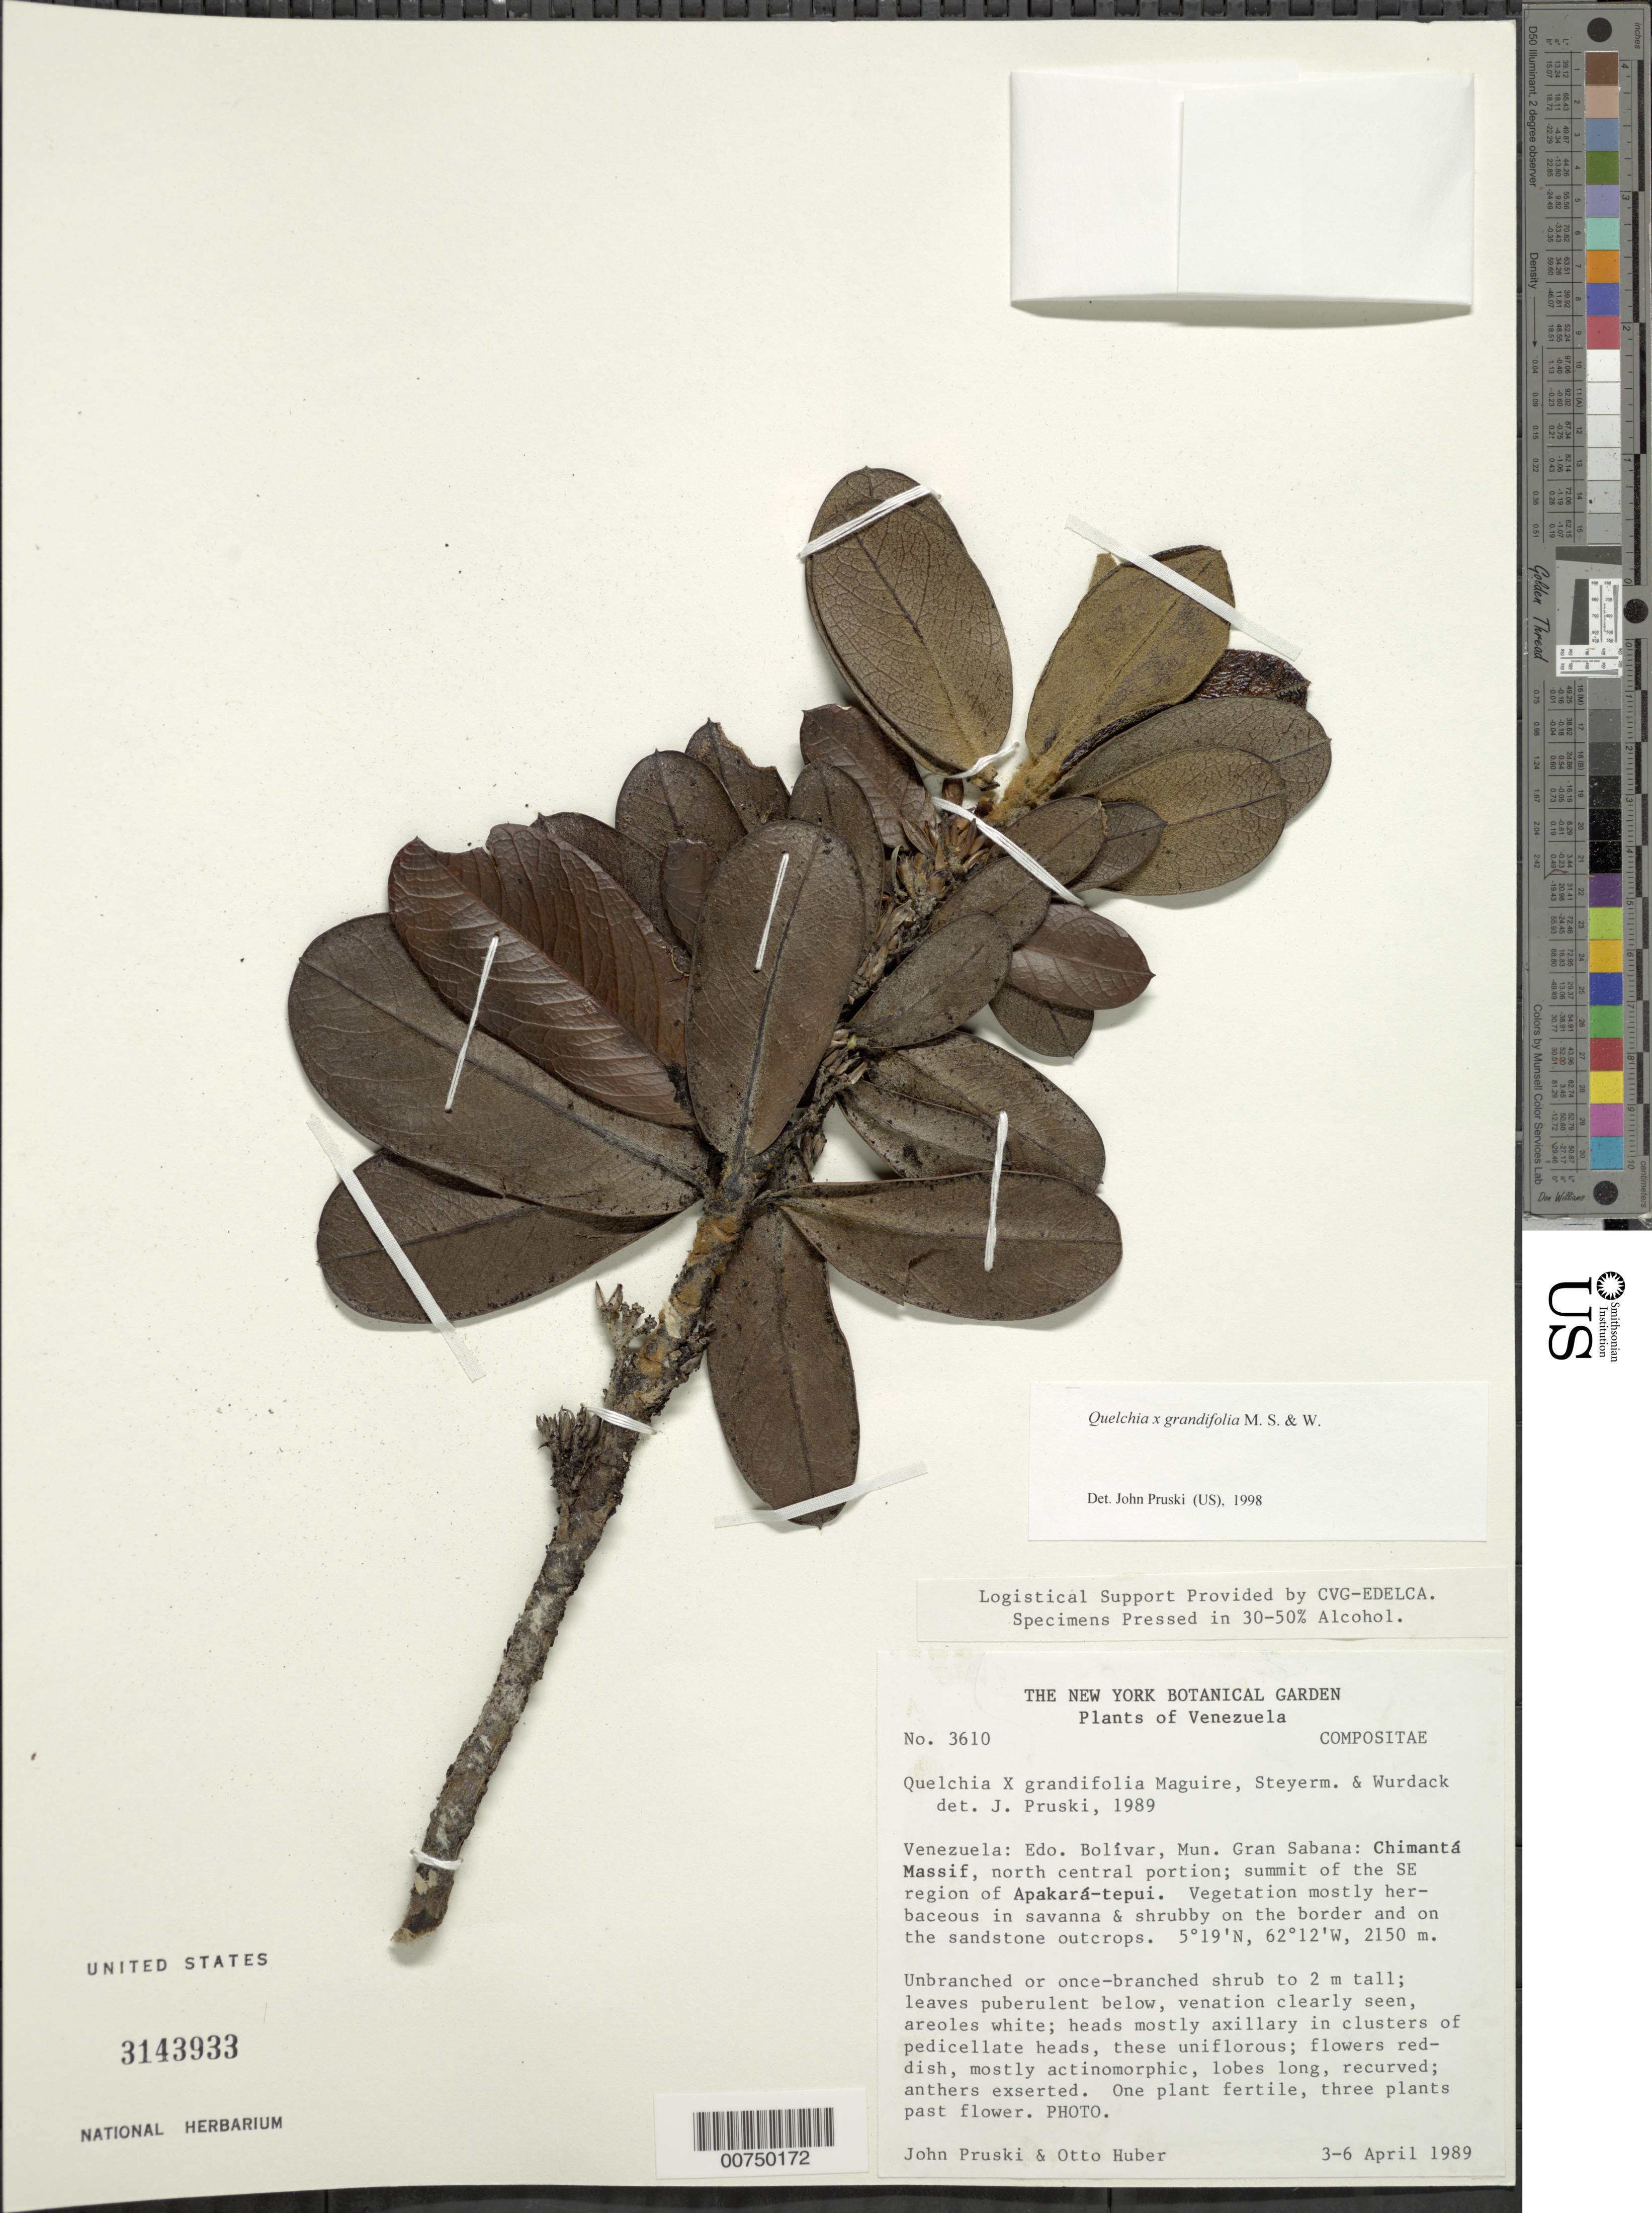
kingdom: Plantae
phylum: Tracheophyta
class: Magnoliopsida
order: Asterales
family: Asteraceae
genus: Quelchia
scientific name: Quelchia x grandiflora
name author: Maguire et al.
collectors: J. F. Pruski & O. Huber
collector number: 3610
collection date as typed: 3-Apr-89 to 6-Apr-89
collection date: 1989-04-03/1989-04-06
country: Venezuela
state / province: Bolívar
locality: Mun. Gran Sabana: Chimantá Massif, north central portion, summit of SE region of Apakará-tepuí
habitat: Vegetation mostly herbaceous in savanna & shrubby on the border and on the sandstone outcrops.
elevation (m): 2150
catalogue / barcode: US 3143933